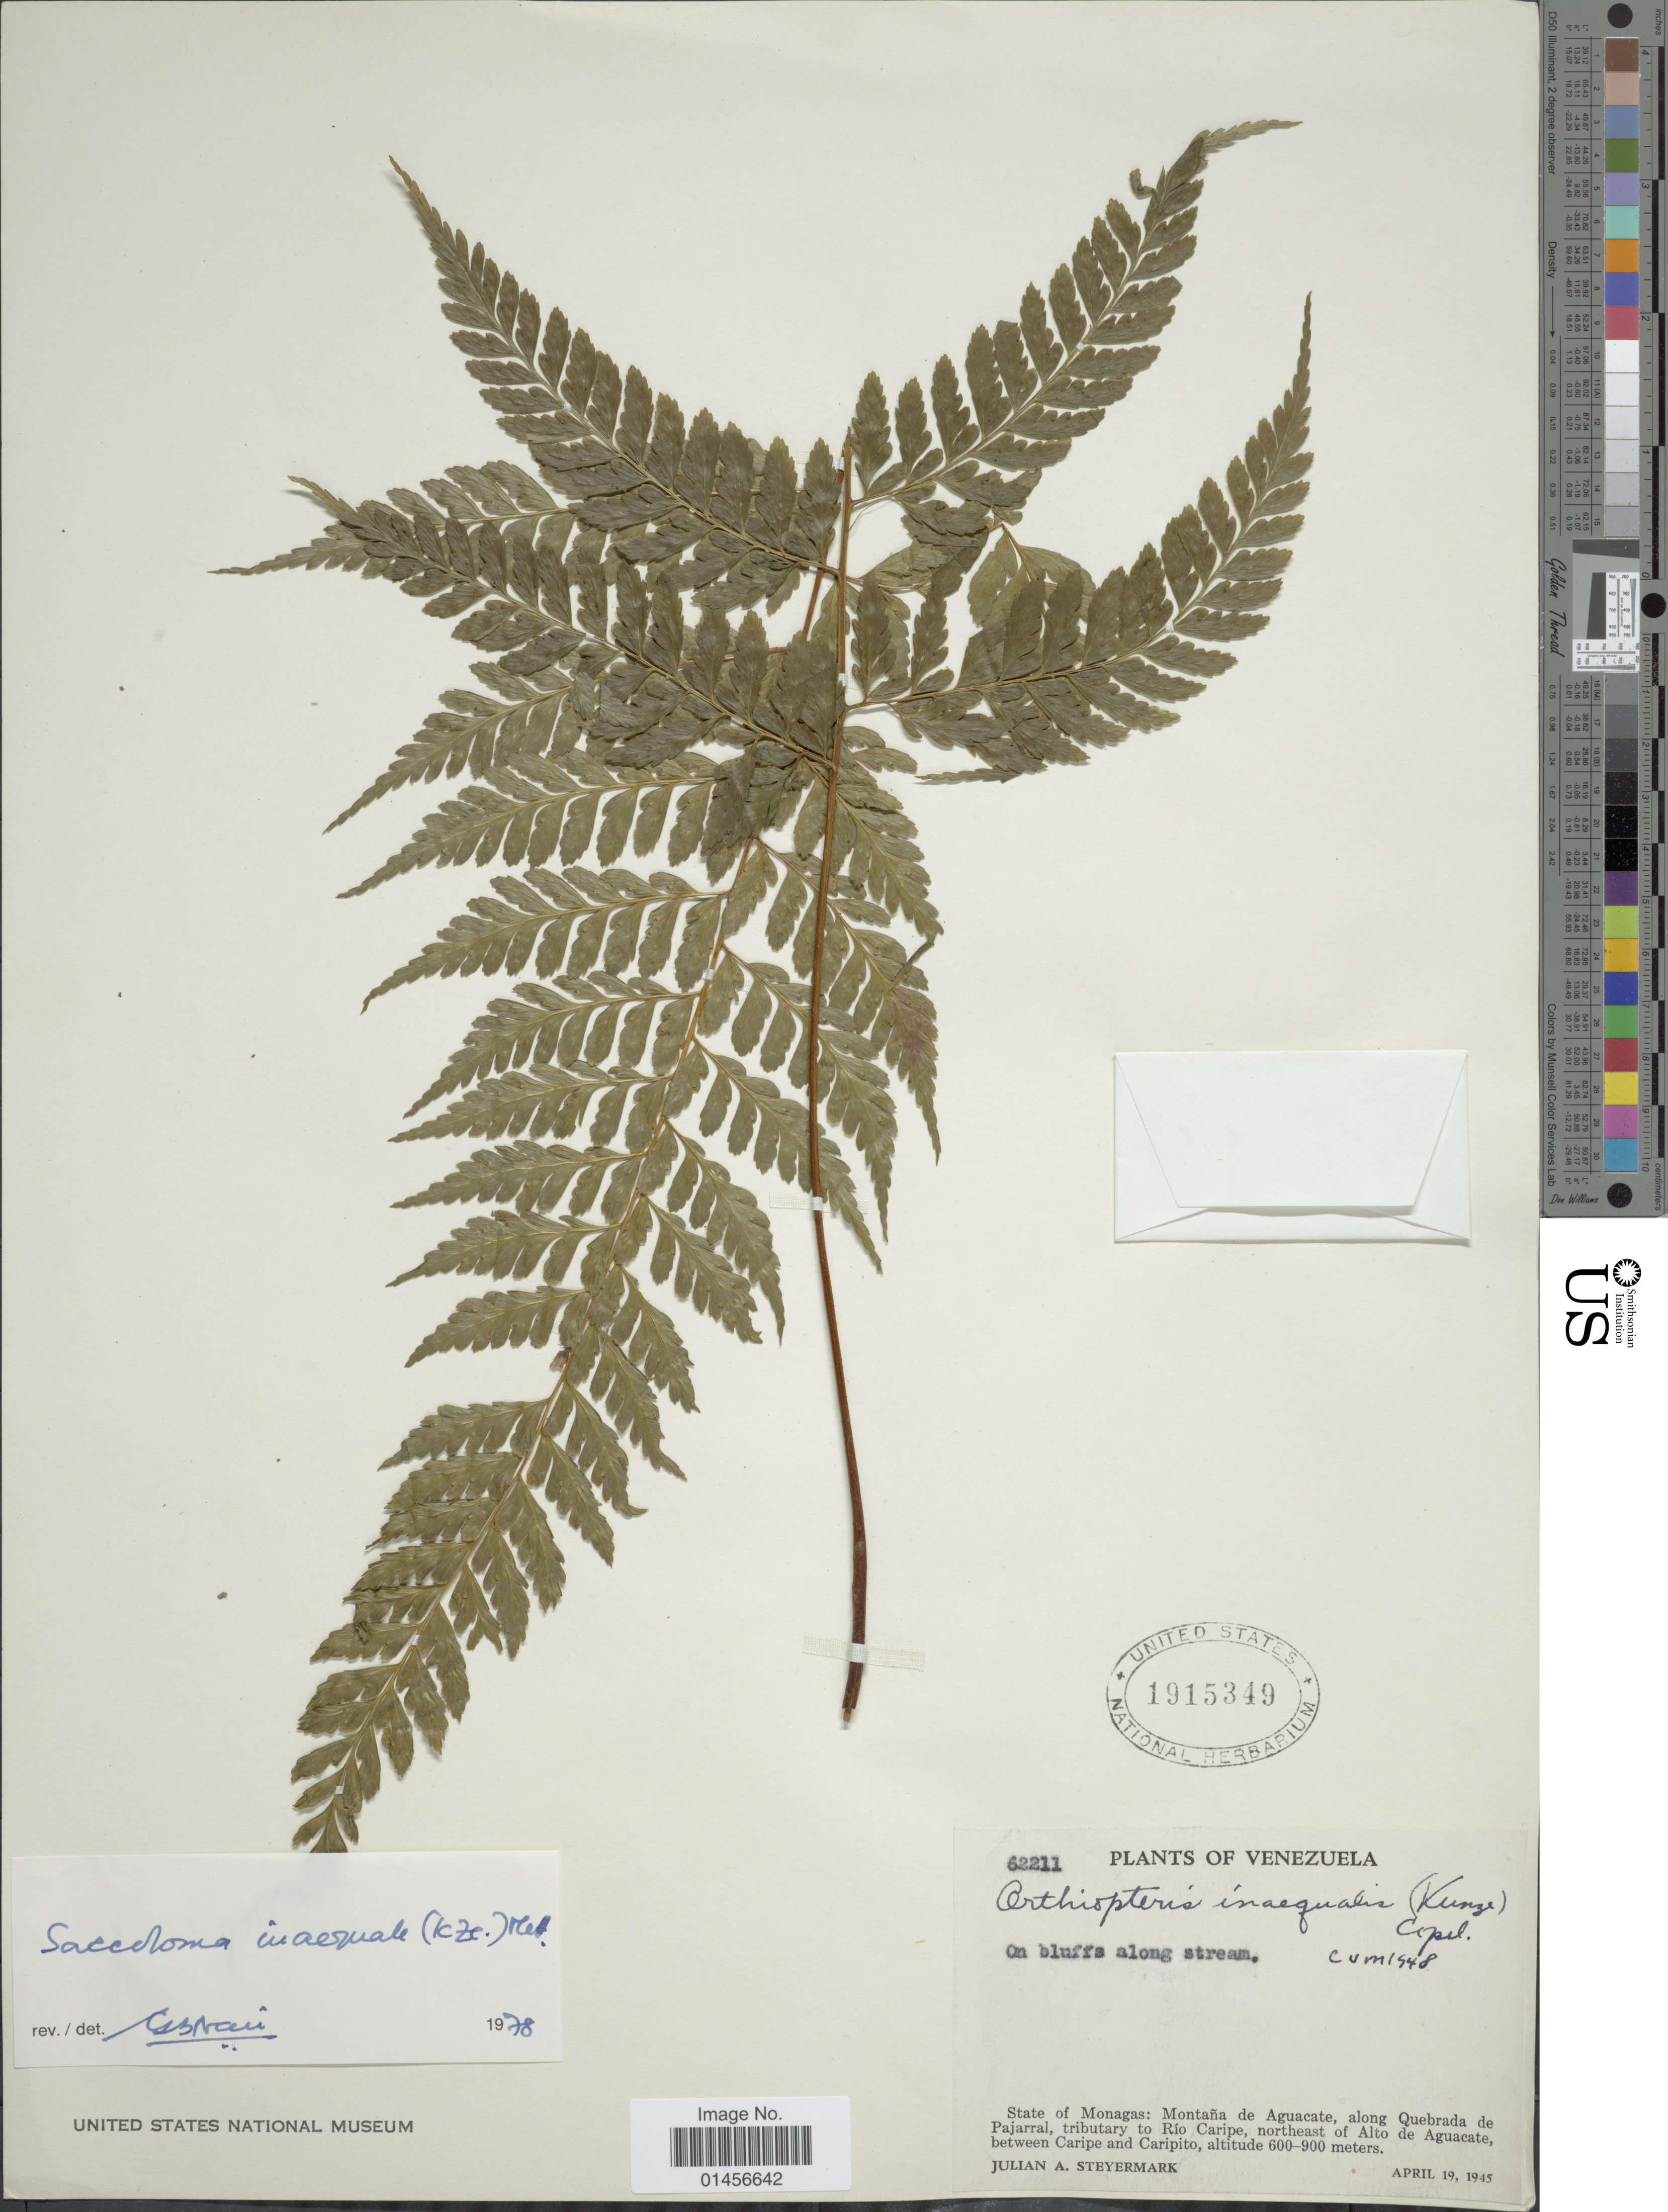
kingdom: Plantae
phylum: Tracheophyta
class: Polypodiopsida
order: Polypodiales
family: Saccolomataceae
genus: Saccoloma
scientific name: Saccoloma inaequale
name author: (Kunze) Mett.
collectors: J. Steyermark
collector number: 62211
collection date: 1945-04-19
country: Venezuela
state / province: Monagas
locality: Montaña de Aguacate, along Quebrada de Pajarral, tributary to Río Caripe, northeast of Alto de Aguacate, between Caripe and Caripito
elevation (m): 600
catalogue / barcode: US 1915349